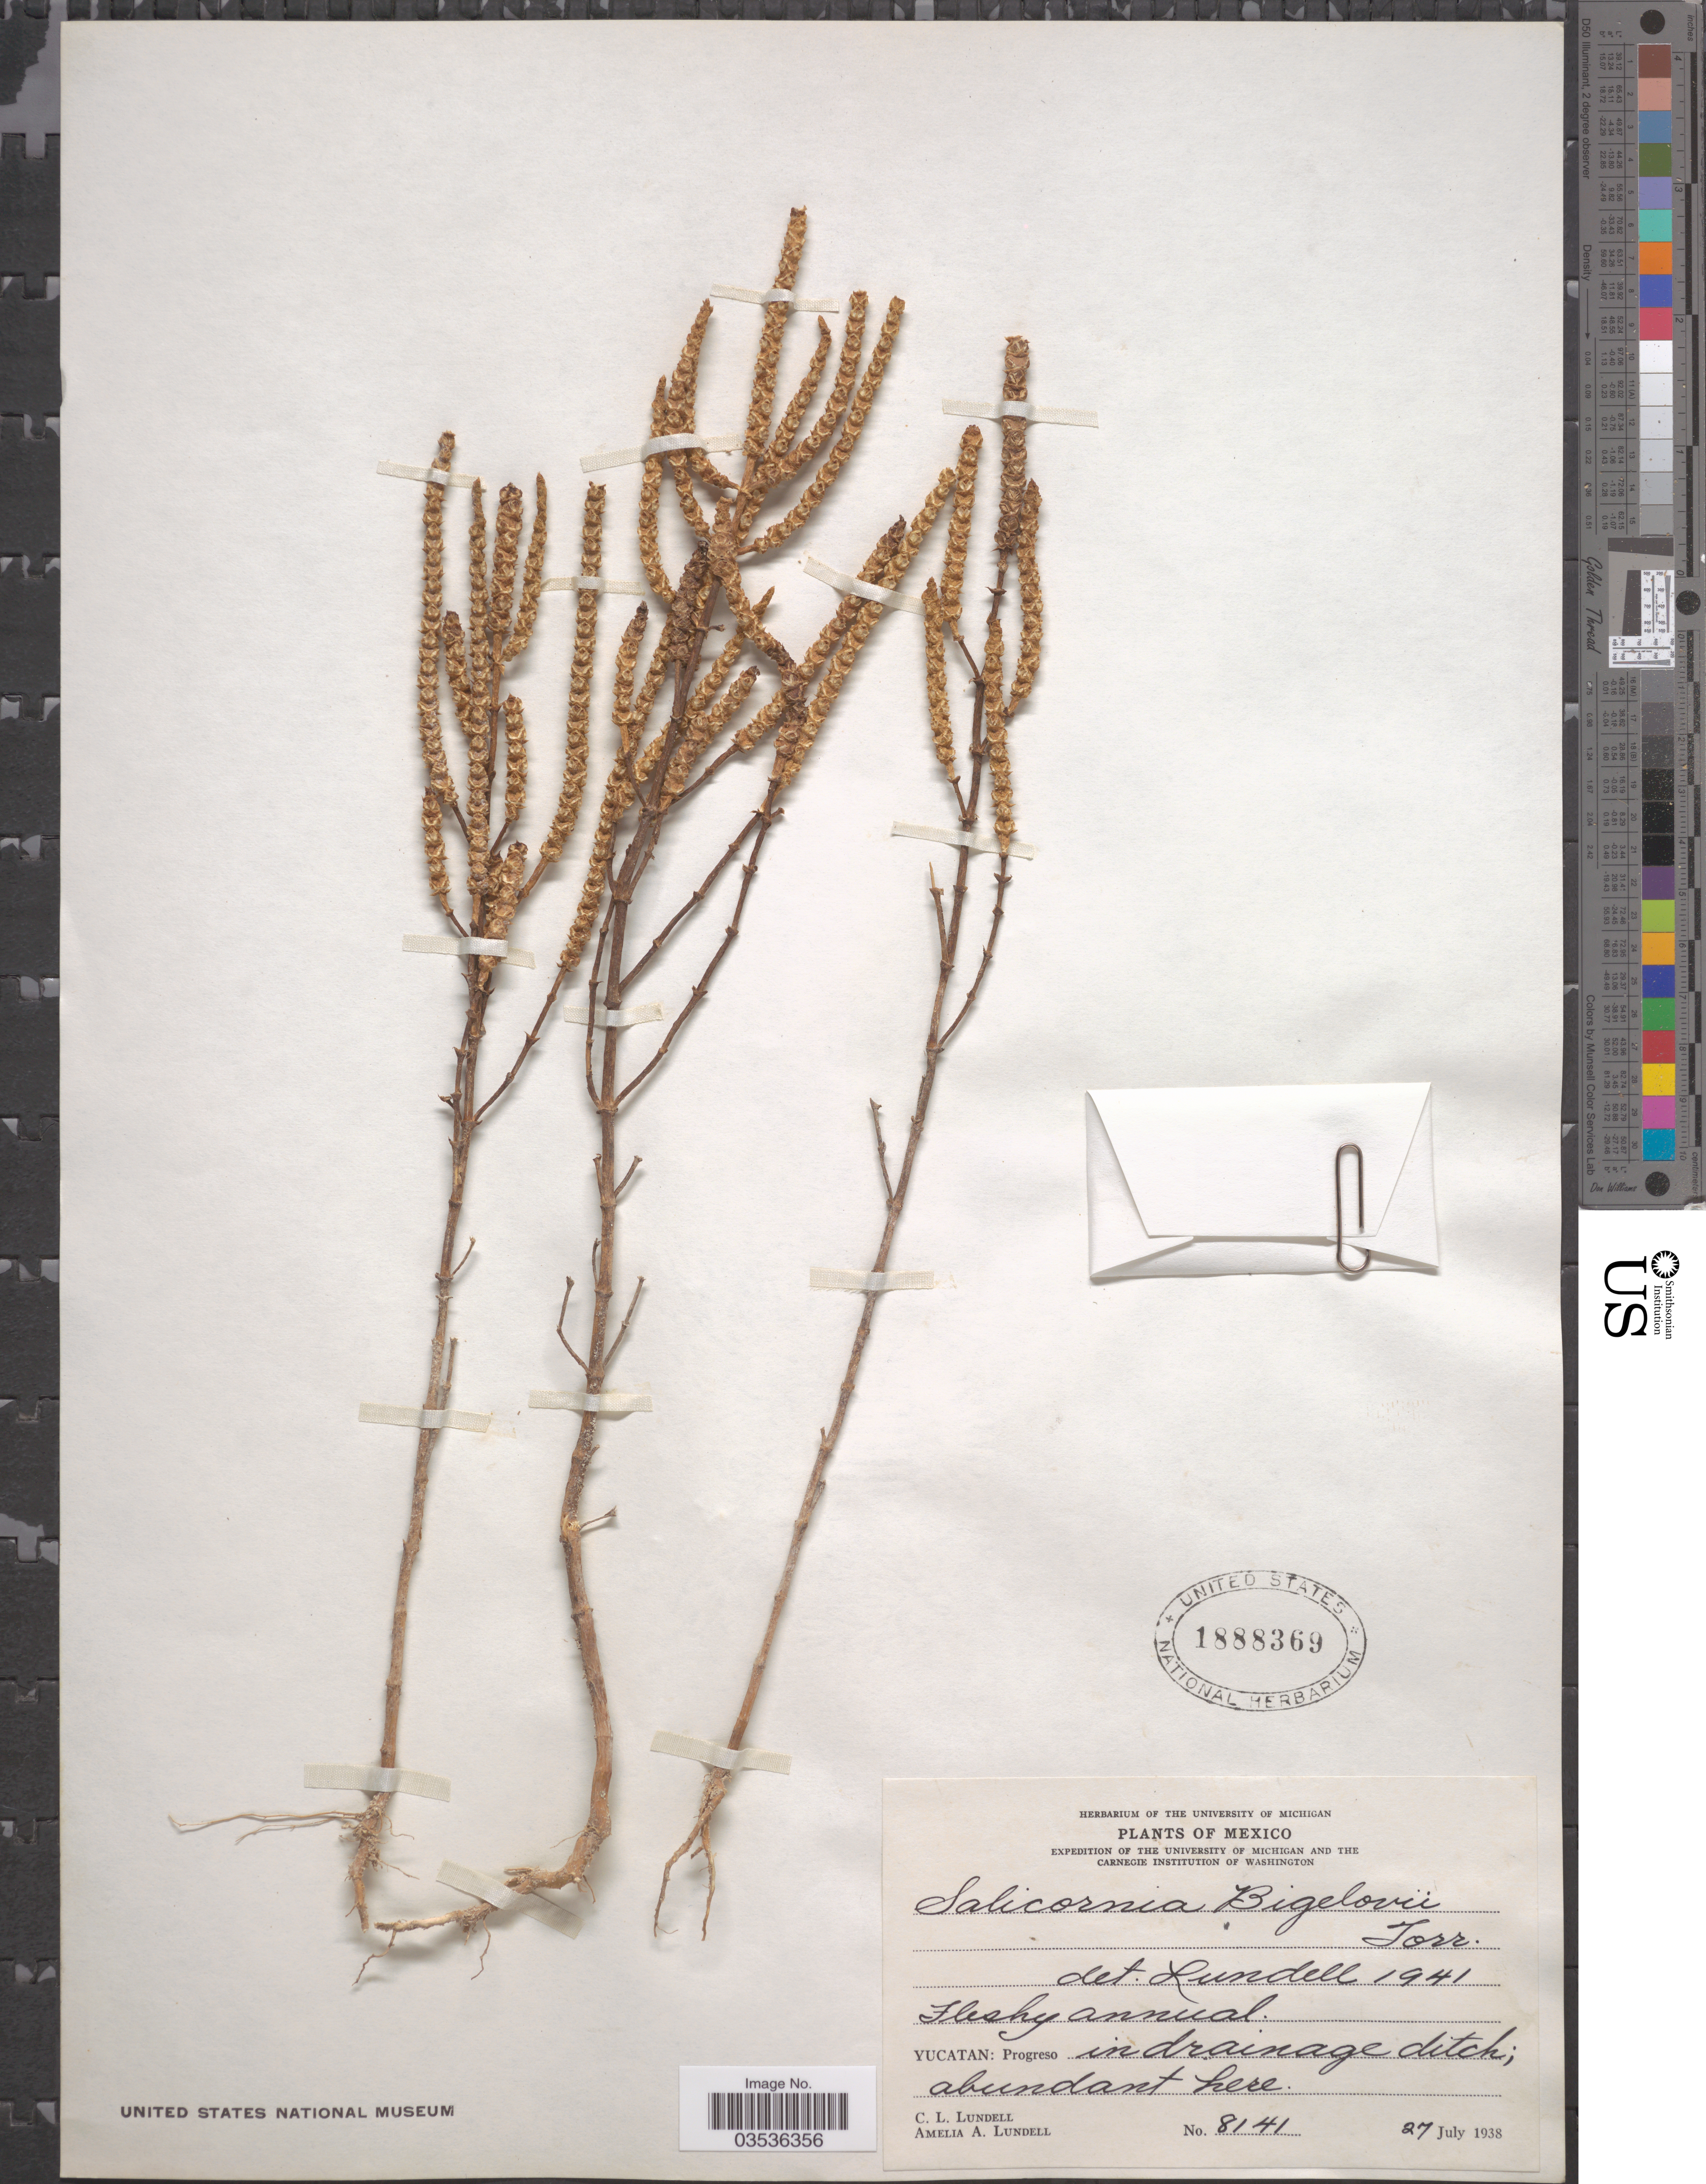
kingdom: Plantae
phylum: Tracheophyta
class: Magnoliopsida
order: Caryophyllales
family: Amaranthaceae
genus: Salicornia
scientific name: Salicornia bigelovii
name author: Torr.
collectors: C. L. Lundell & A. A. Lundell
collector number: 8141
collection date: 1938-07-27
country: Mexico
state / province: Yucatán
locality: Progreso in drainage ditch.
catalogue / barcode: US 1888369